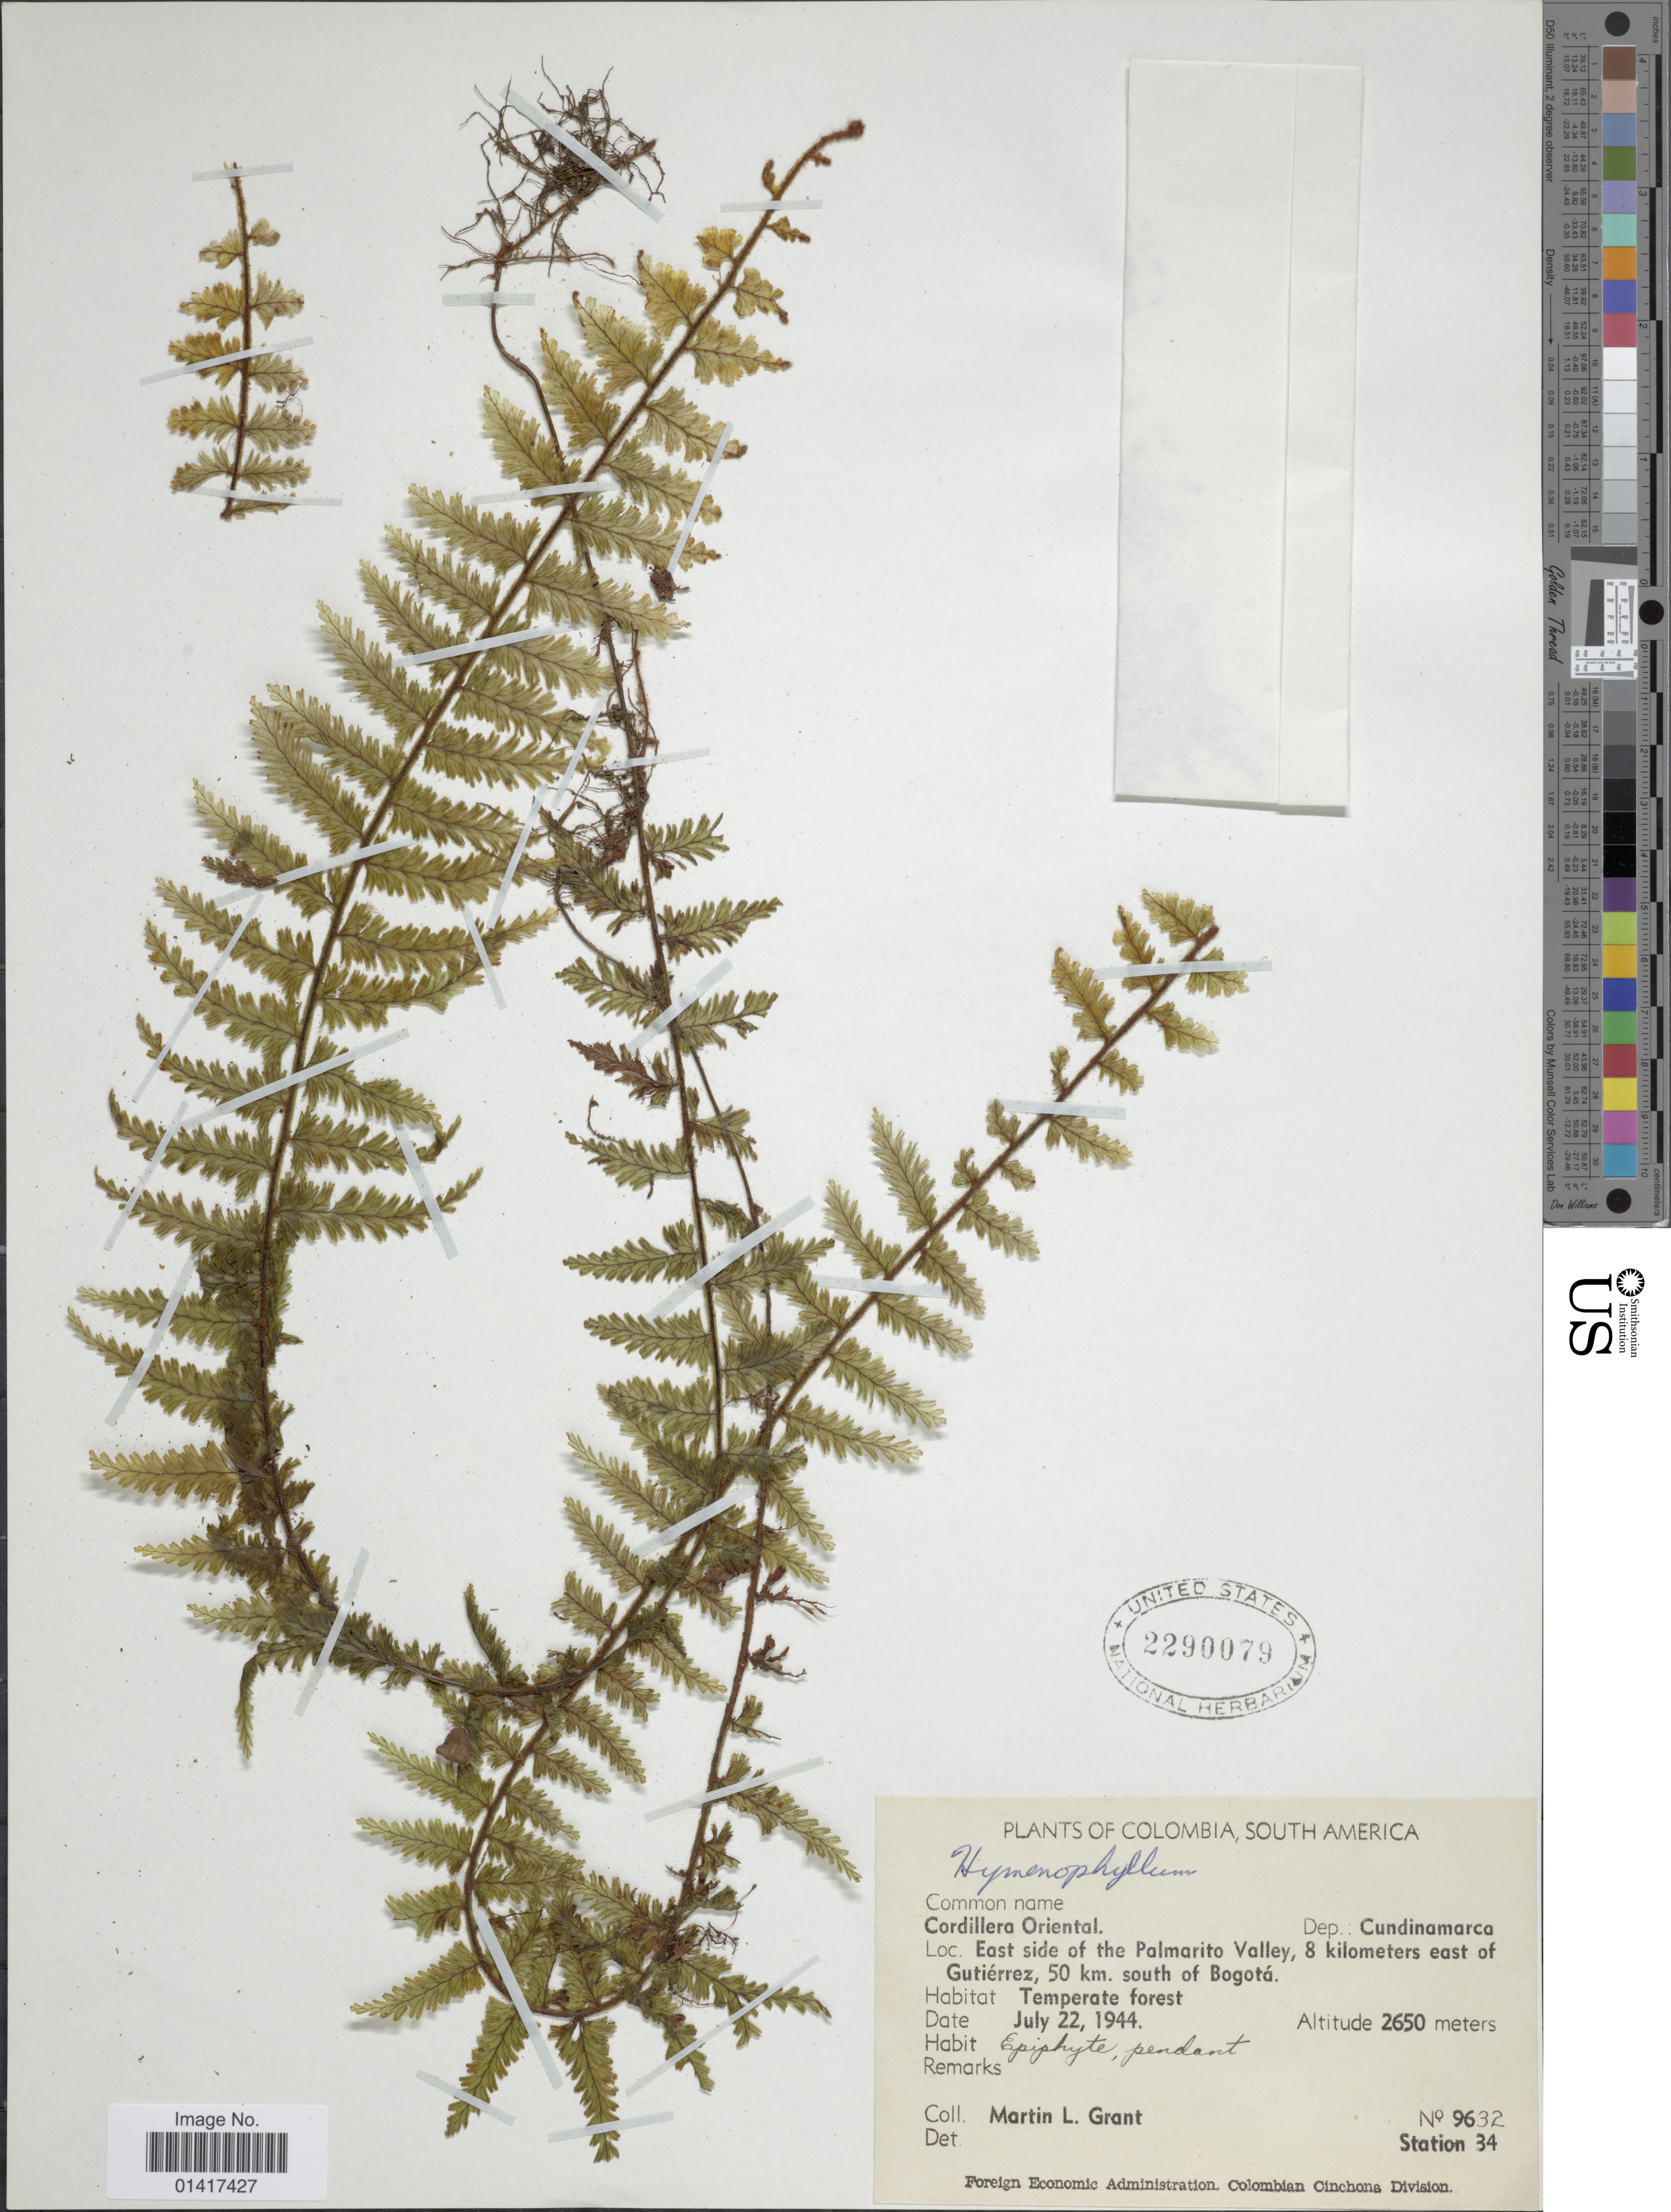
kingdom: Plantae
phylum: Tracheophyta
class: Polypodiopsida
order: Hymenophyllales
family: Hymenophyllaceae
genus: Hymenophyllum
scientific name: Hymenophyllum sp.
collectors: M. L. Grant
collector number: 9632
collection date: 1944-07-22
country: Colombia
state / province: Cundinamarca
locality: Cordillera Oriental, East side of the Palmarito Valley, 8 kilometers east of Gutierrez, 50 km south of Bogota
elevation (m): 2650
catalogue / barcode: US 2290079